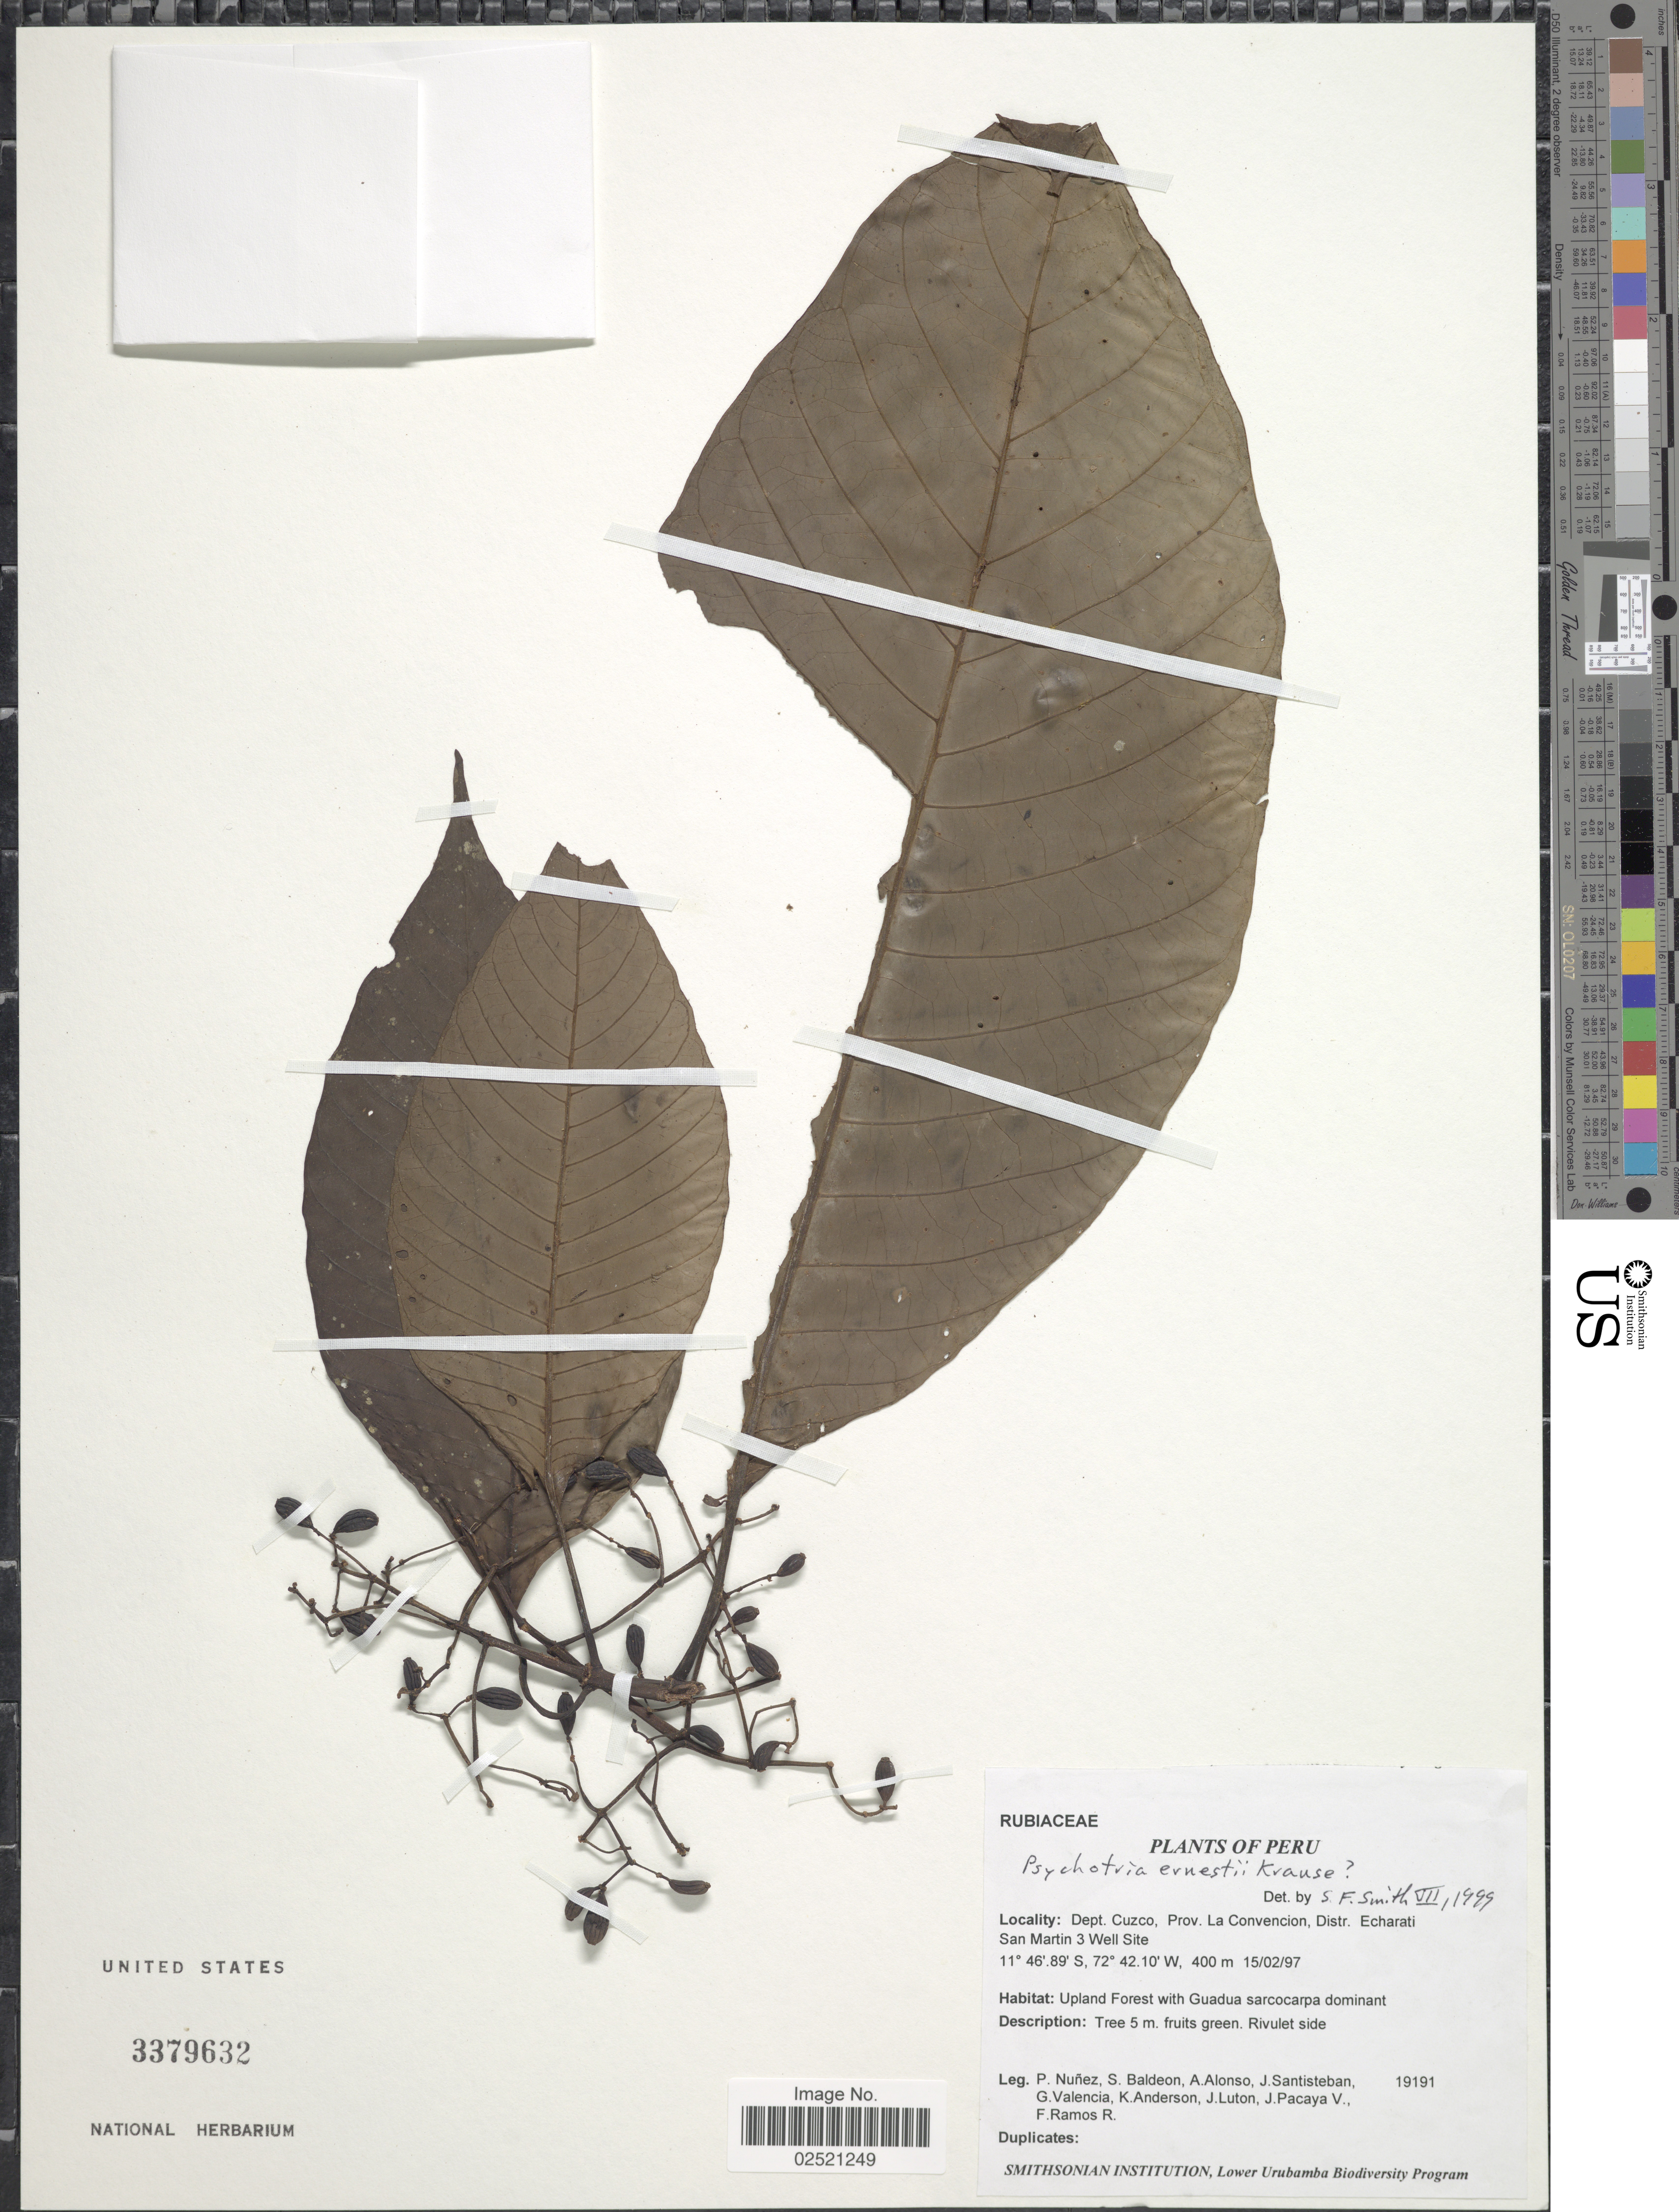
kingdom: Plantae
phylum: Tracheophyta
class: Magnoliopsida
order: Gentianales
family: Rubiaceae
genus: Psychotria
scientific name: Psychotria ernestii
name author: K. Krause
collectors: P. Nuñez V., S. Baldeon, A. Alonso, J. Santisteban & et al.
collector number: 19191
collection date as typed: Transcribed d/m/y: 15/2/97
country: Peru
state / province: Cusco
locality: Cuzco, Prov. La Convencion, Distr. Echarati San Martin 3 Well Site.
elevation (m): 400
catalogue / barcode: US 3379632